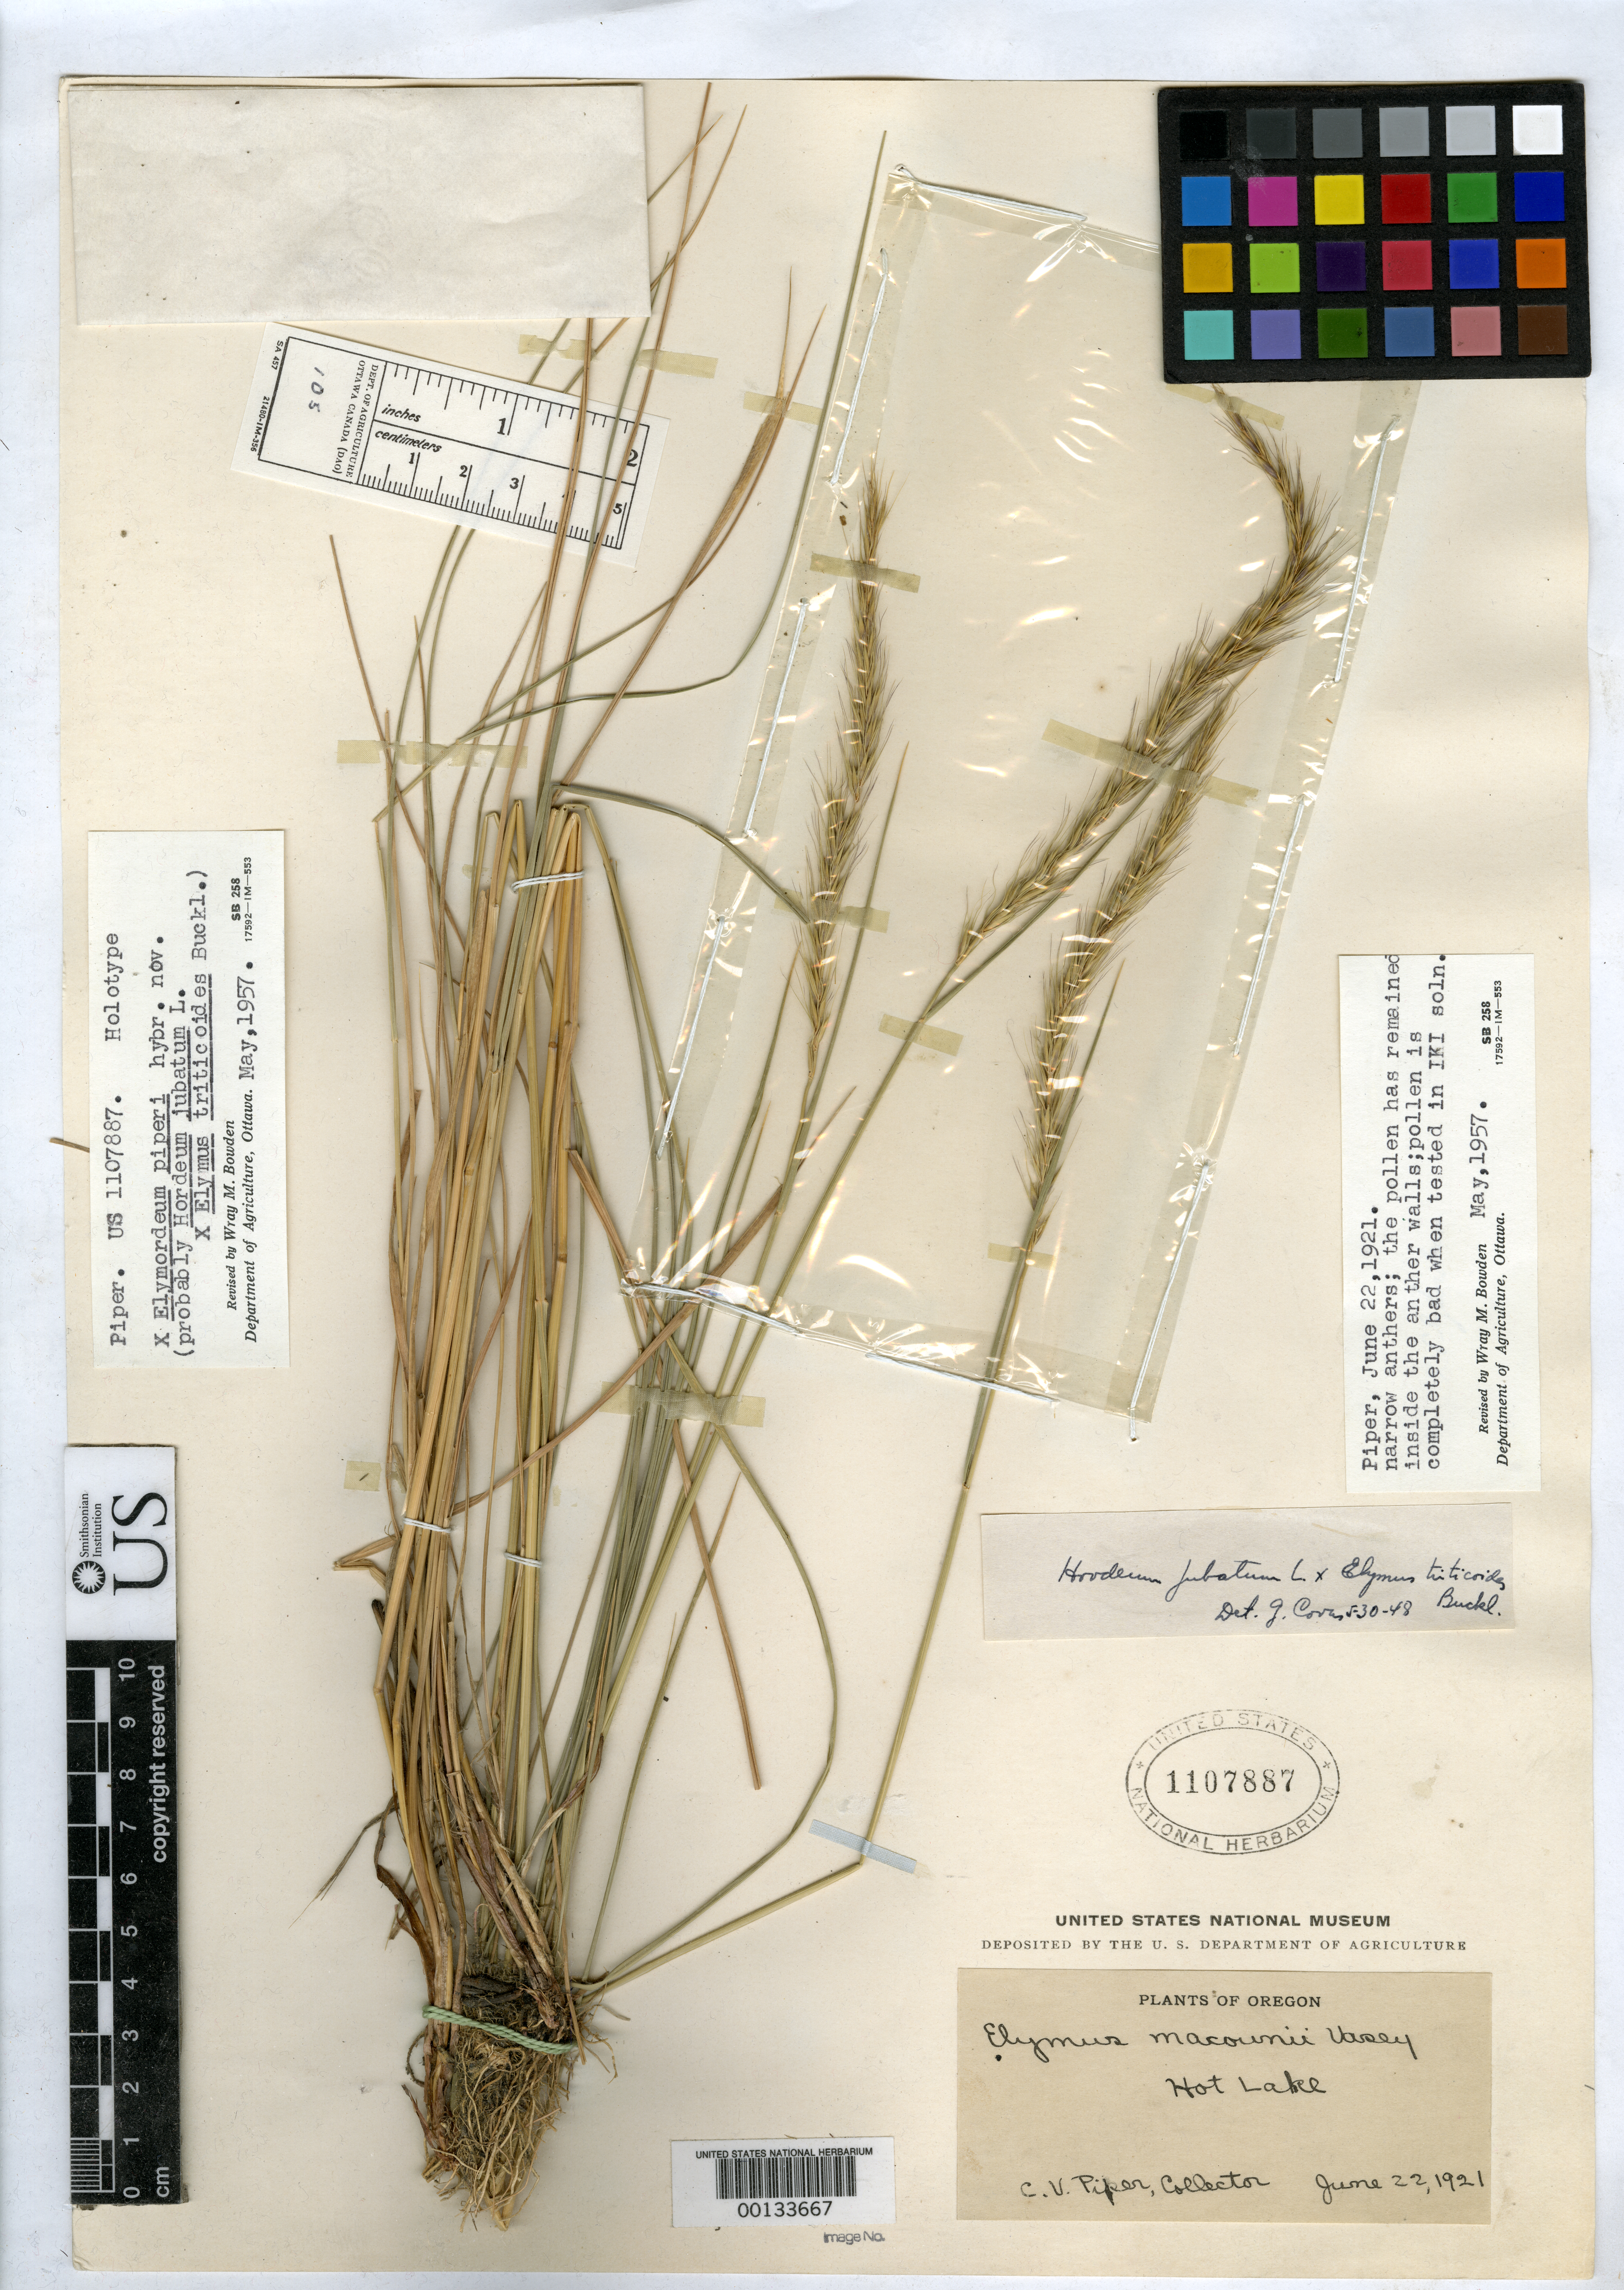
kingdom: Plantae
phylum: Tracheophyta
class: Liliopsida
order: Poales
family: Poaceae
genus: Elymordeum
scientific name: x Elymordeum piperi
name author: Bowden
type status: Holotype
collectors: C. V. Piper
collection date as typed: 22 Jun 1921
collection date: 1921-06-22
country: United States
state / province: Oregon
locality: Hot Lake.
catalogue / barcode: US 1107887